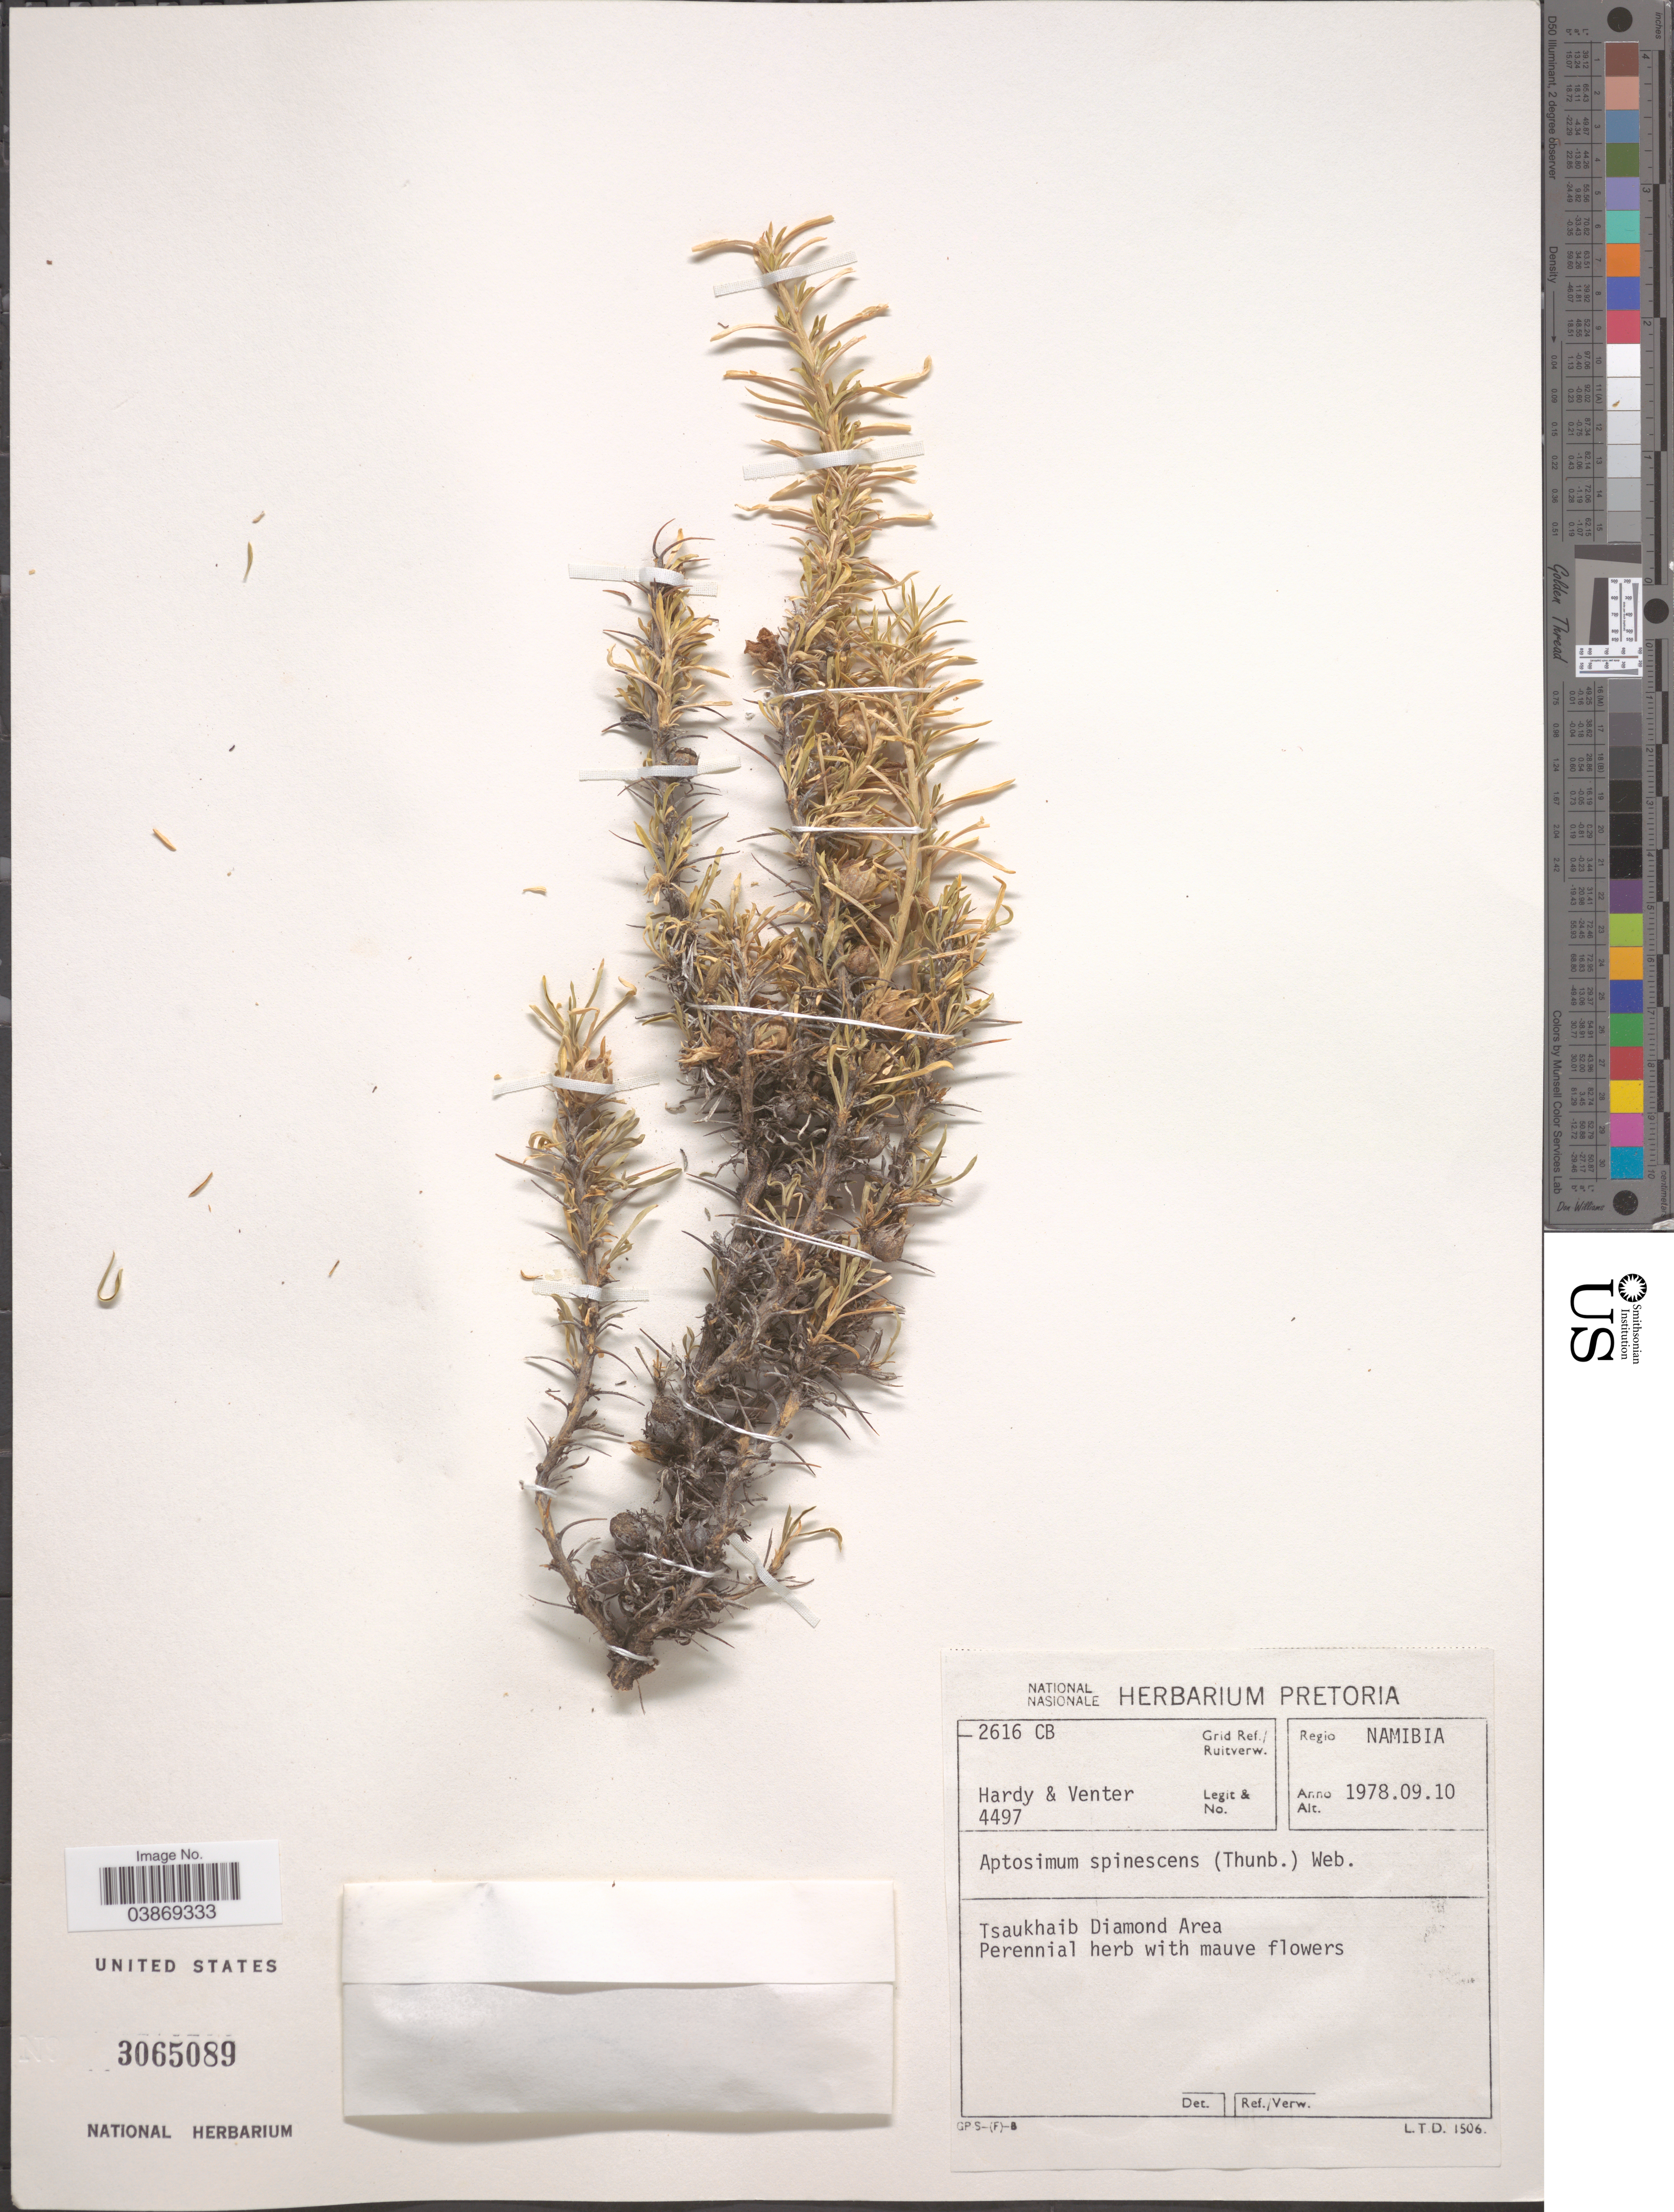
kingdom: Plantae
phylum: Tracheophyta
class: Magnoliopsida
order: Lamiales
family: Scrophulariaceae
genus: Aptosimum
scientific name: Aptosimum spinescens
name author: (L. Bolus) Emil Weber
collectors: -. Hardy & -. Venter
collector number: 4497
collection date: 1978-09-10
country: Namibia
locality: Grid Ref./ Ruitverw. 2616 CB. Regio Namibia. Tsaukhaib Diamond Area.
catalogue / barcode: US 3065089